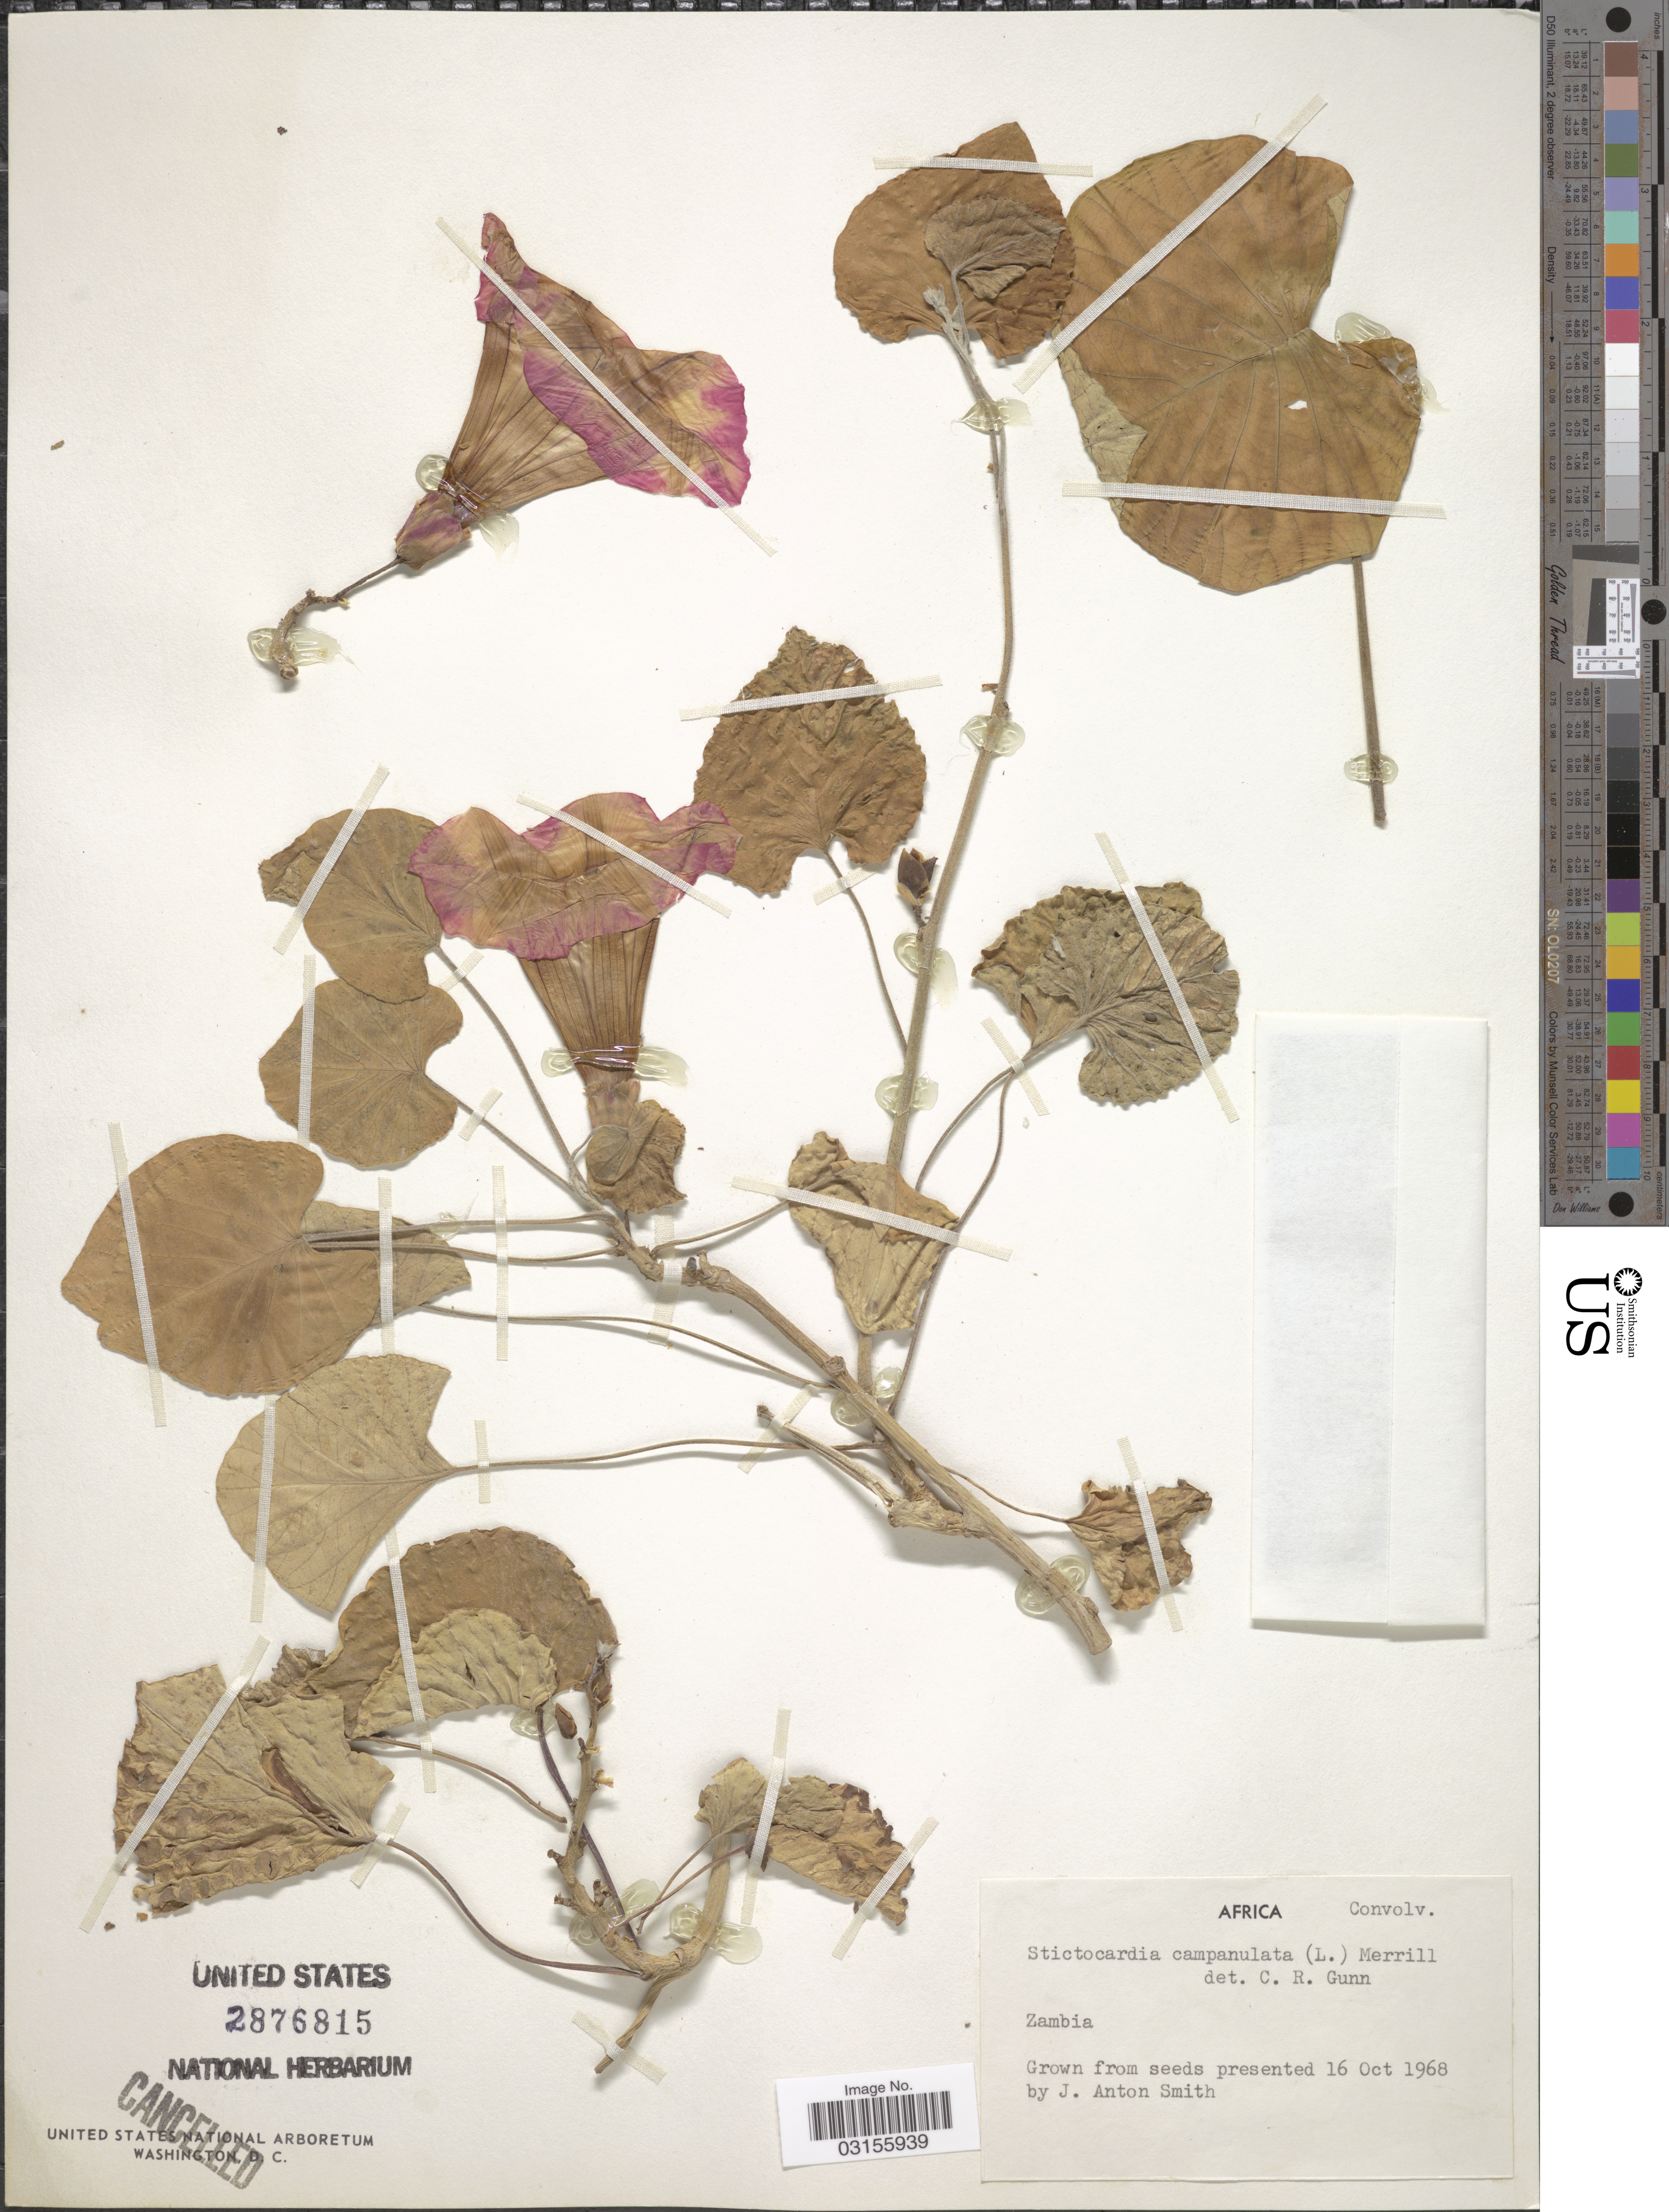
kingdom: Plantae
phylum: Tracheophyta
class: Magnoliopsida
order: Solanales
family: Convolvulaceae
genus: Stictocardia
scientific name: Stictocardia campanulata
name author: Merr.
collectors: J. Smith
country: Zambia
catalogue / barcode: US 2876815